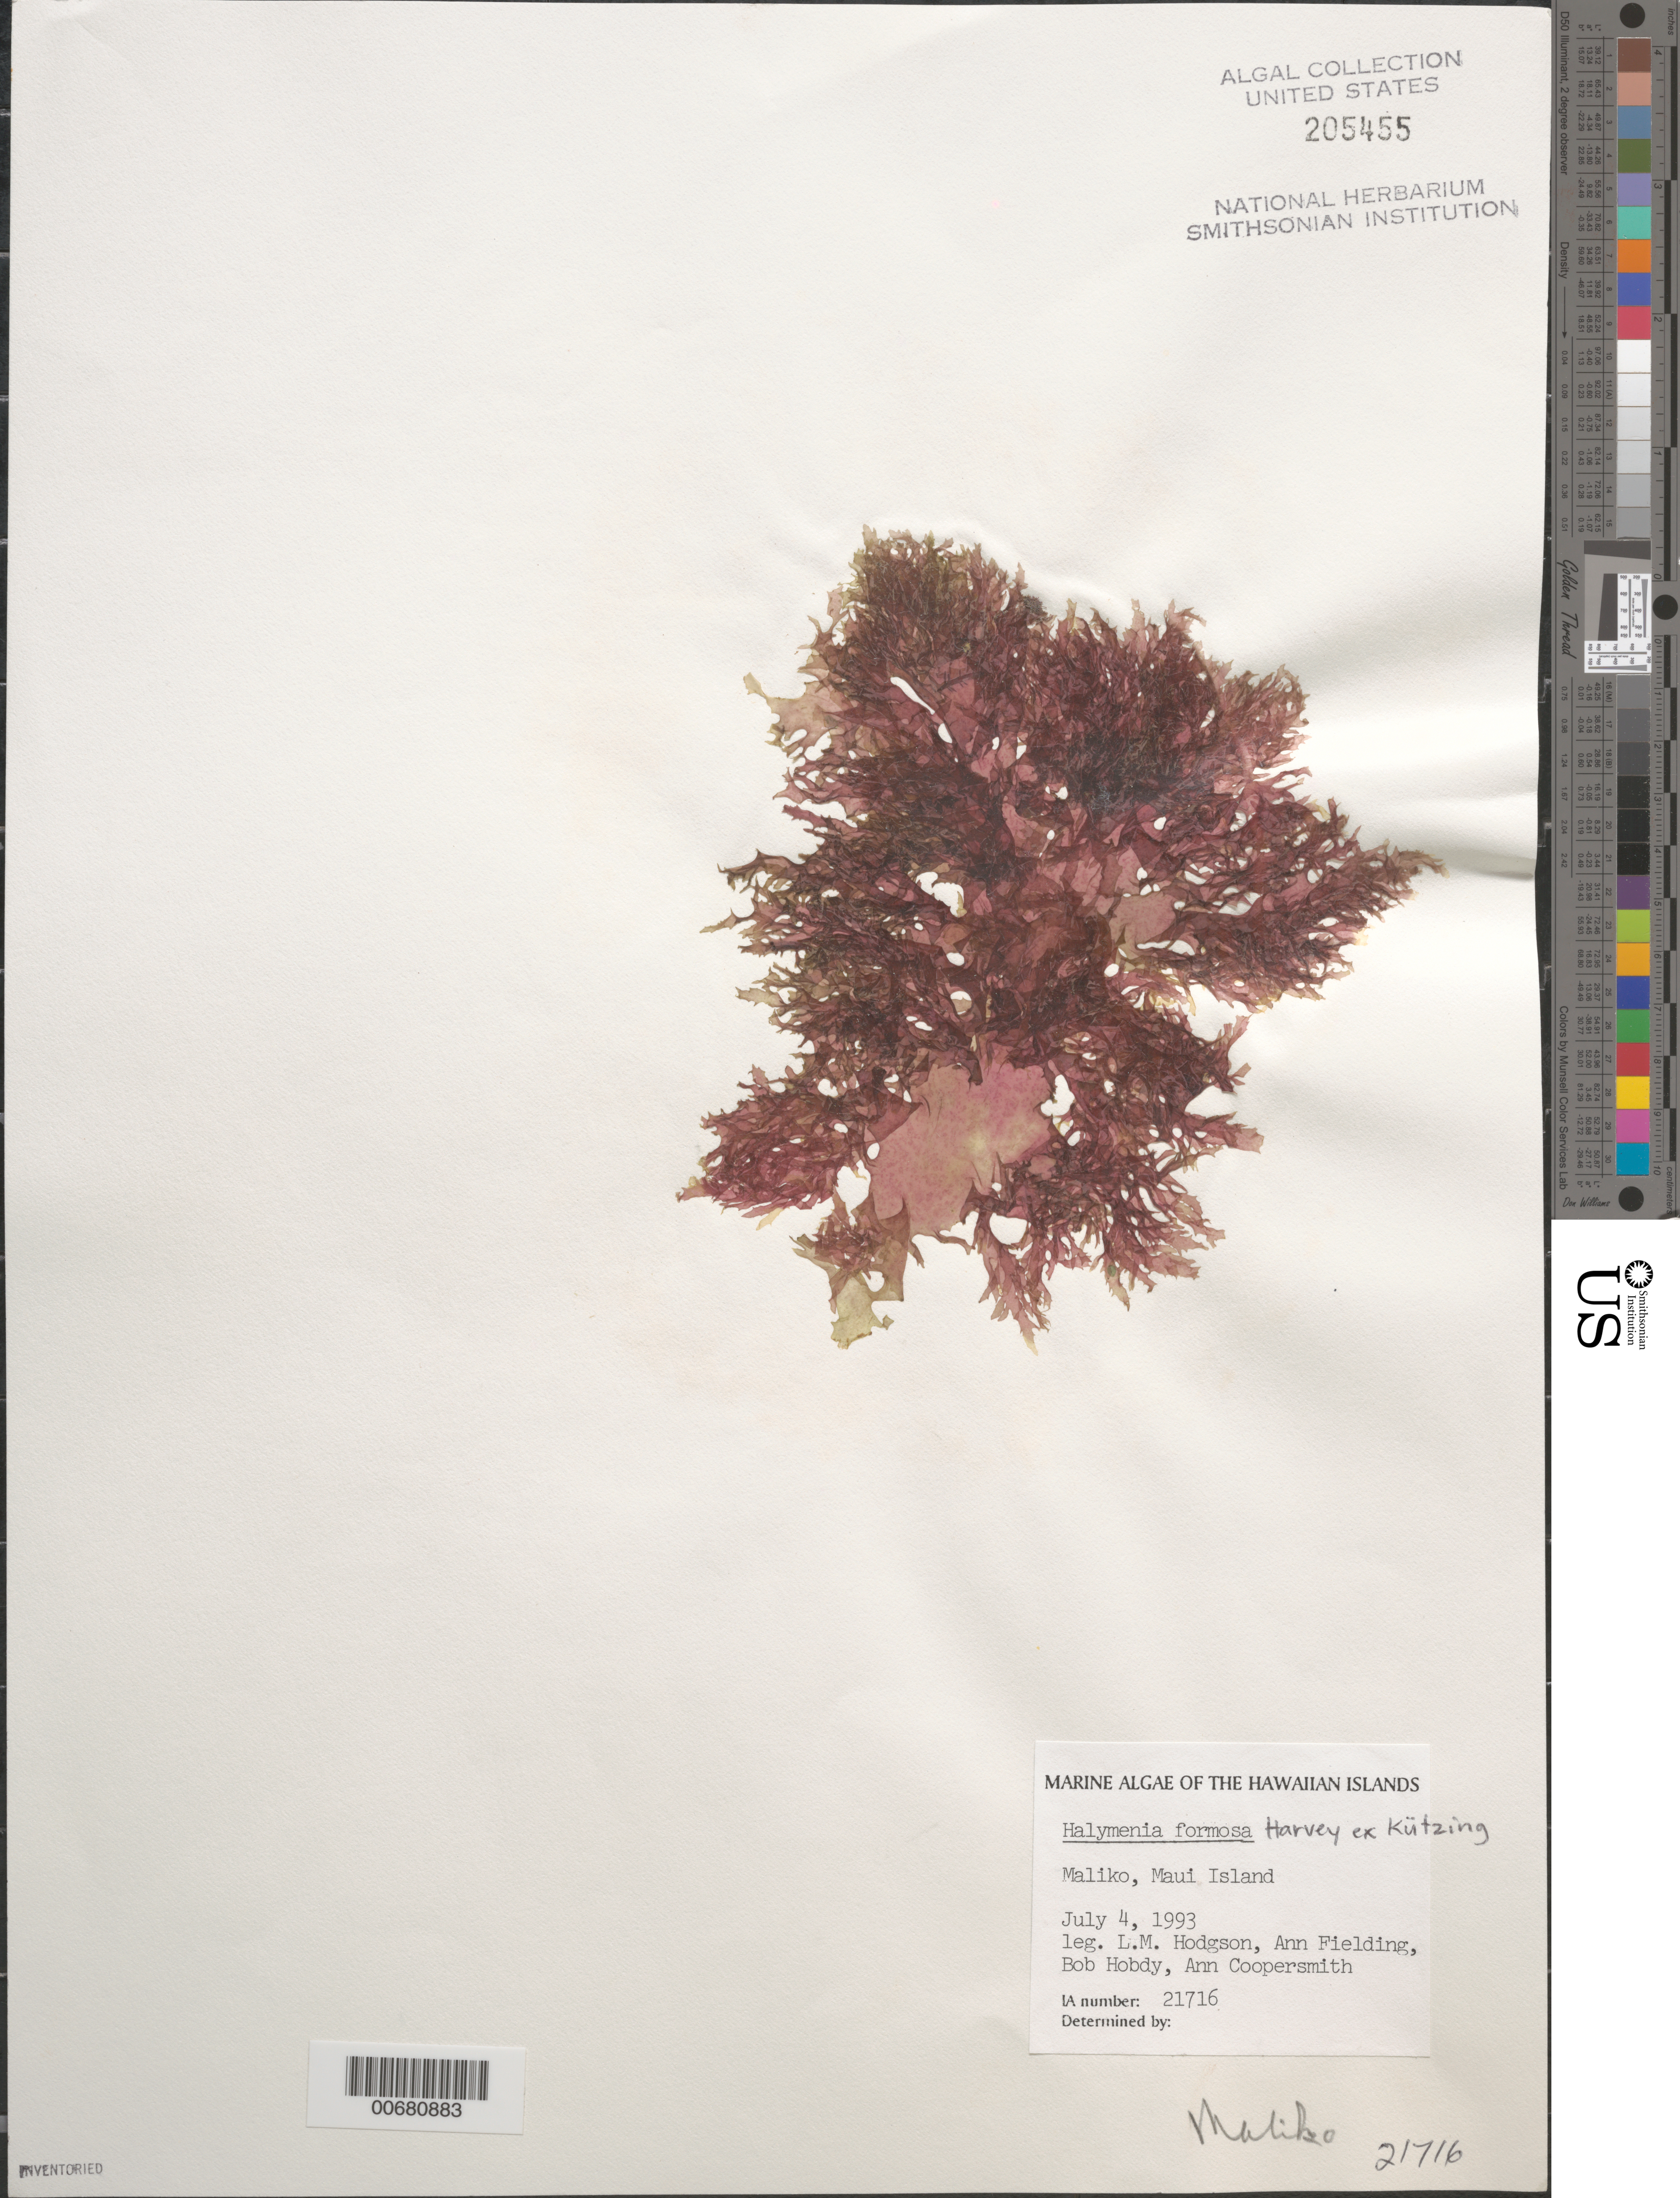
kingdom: Plantae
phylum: Rhodophyta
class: Florideophyceae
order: Halymeniales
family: Halymeniaceae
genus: Halymenia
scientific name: Halymenia formosa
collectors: L. M. Hodgson, B. Hobdy, A. Fielding & A. Coopersmith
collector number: IAA 21716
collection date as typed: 04 Jul 1993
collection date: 1993-07-04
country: United States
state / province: Hawaii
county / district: Maui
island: Maui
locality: Maliko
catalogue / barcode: US 205455